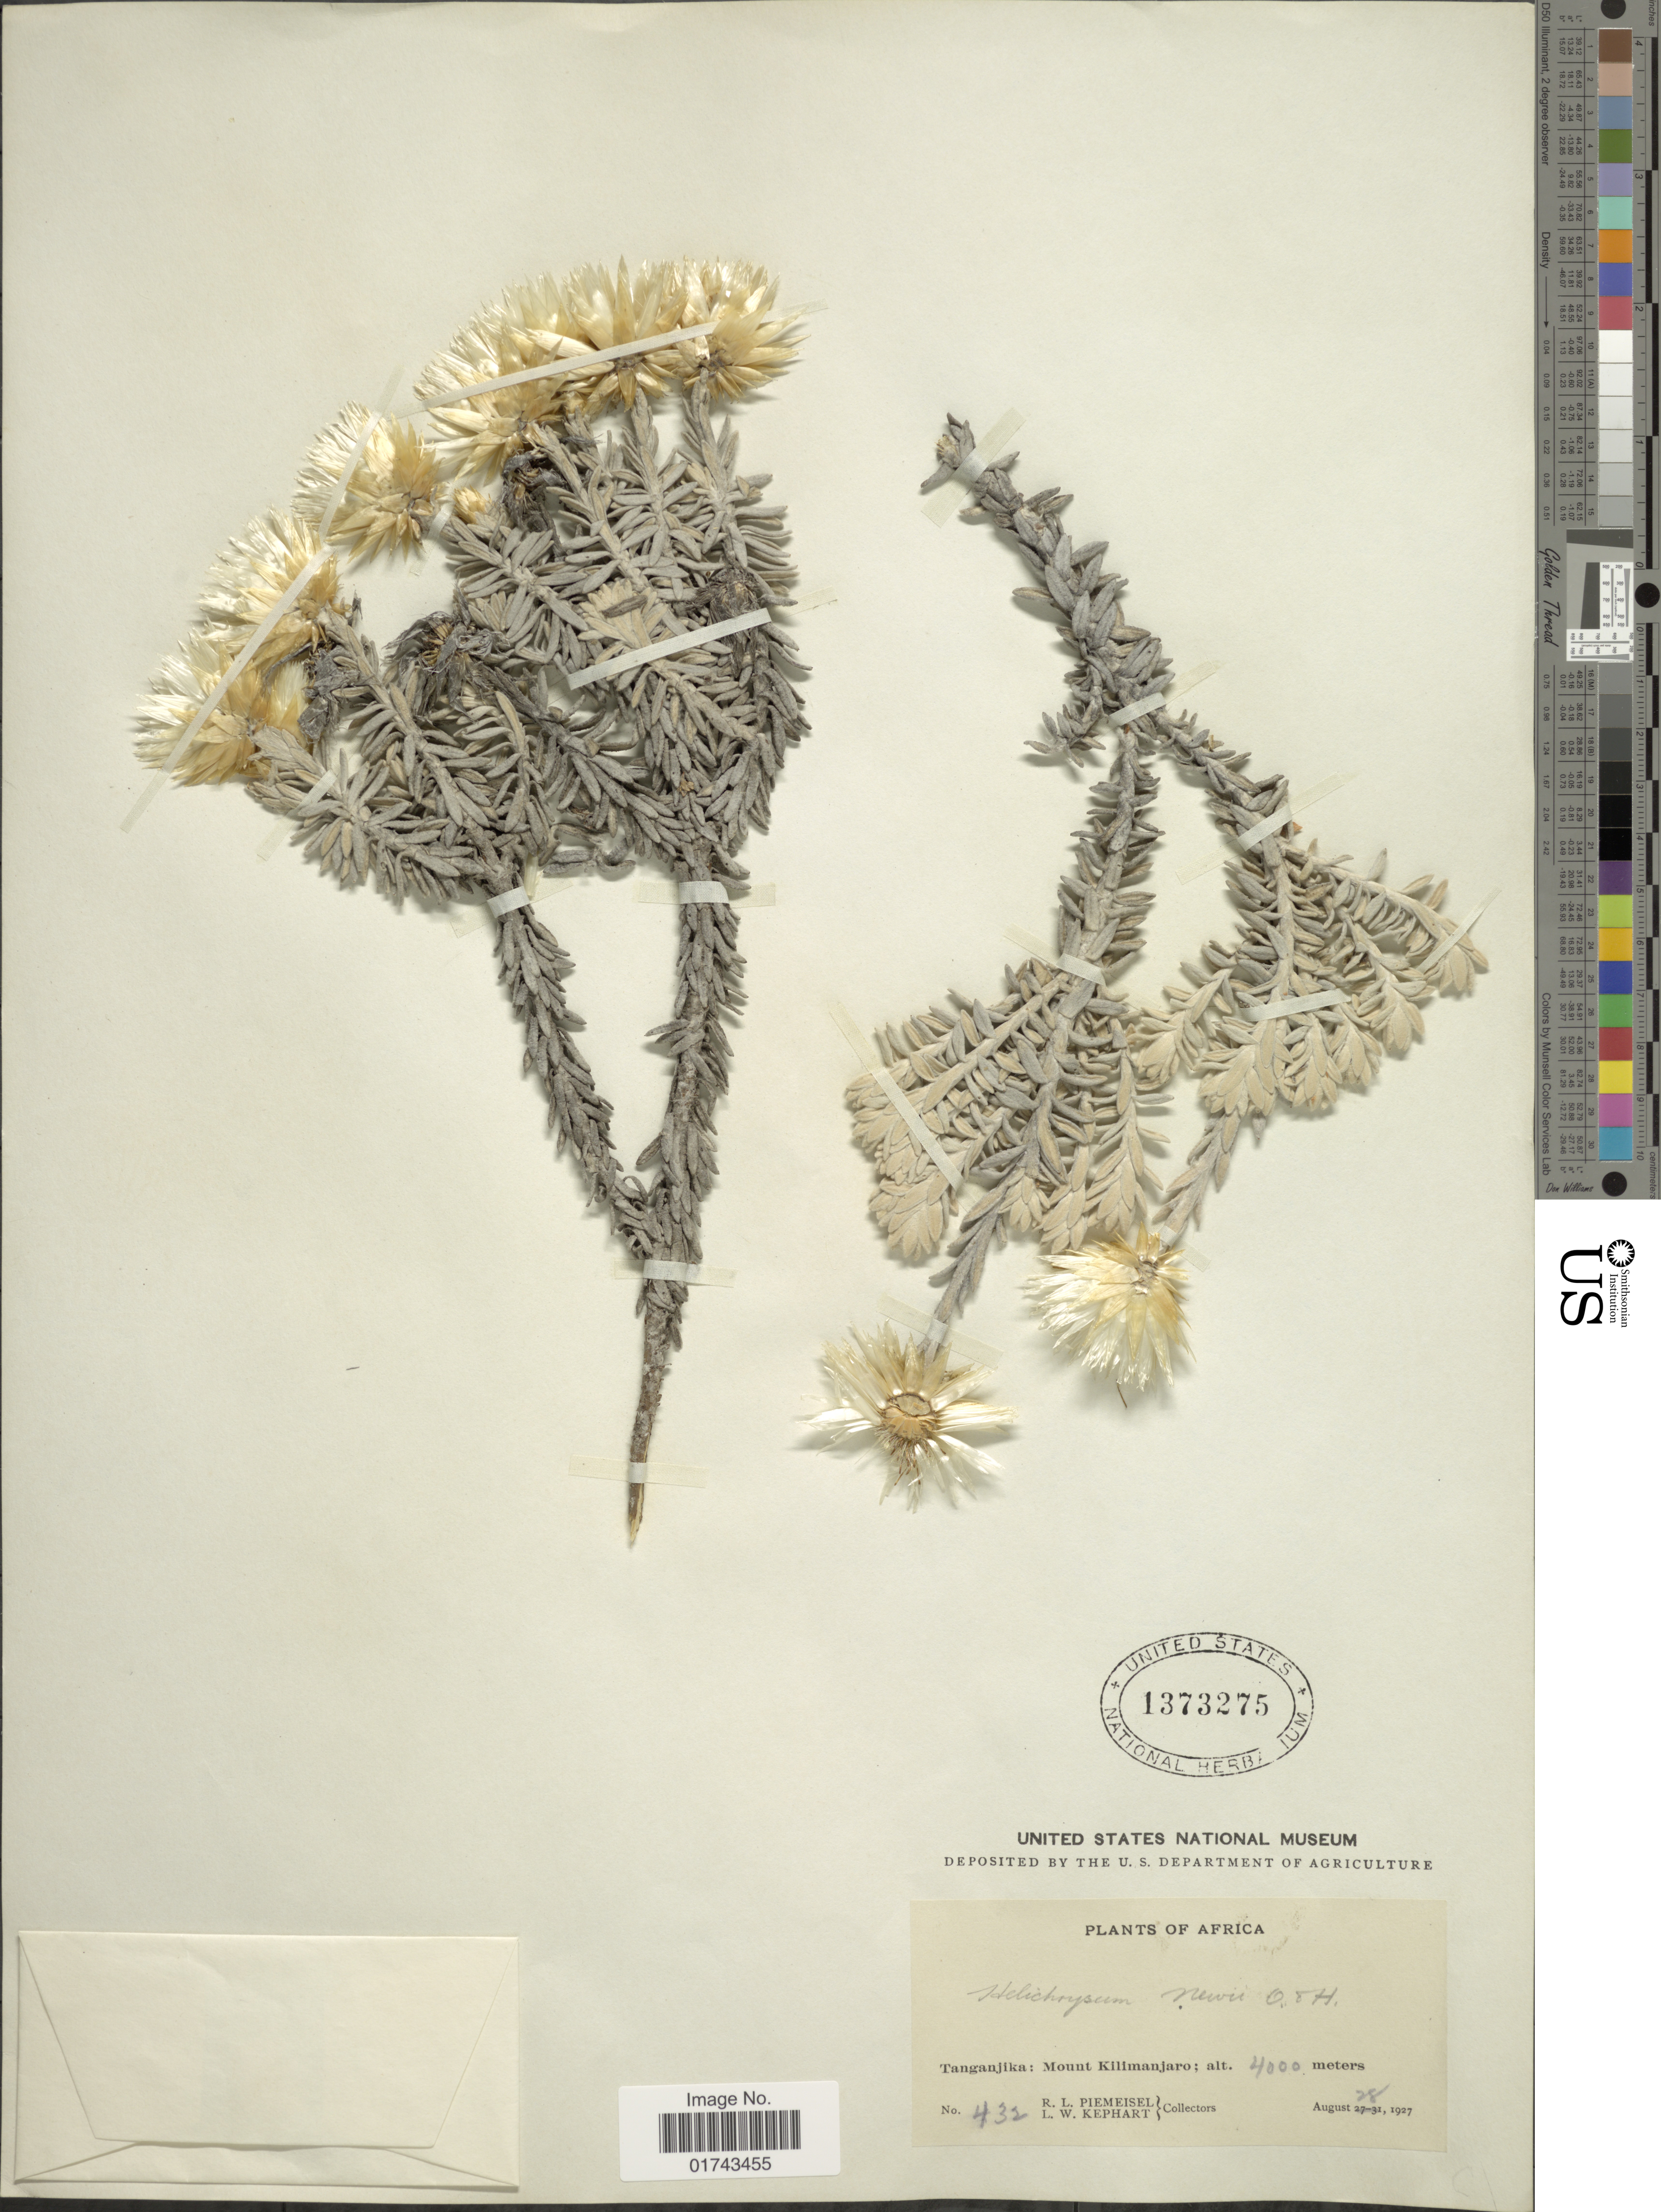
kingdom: Plantae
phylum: Tracheophyta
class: Magnoliopsida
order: Asterales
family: Asteraceae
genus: Helichrysum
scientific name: Helichrysum newii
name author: Oliv. & Hiern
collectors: R. L. Piemeisel & L. W. Kephart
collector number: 432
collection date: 1927-08-28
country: Tanzania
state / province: Kilimanjaro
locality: Tanganjika: Mount Kilimanjaro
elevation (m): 4000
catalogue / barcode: US 1373275